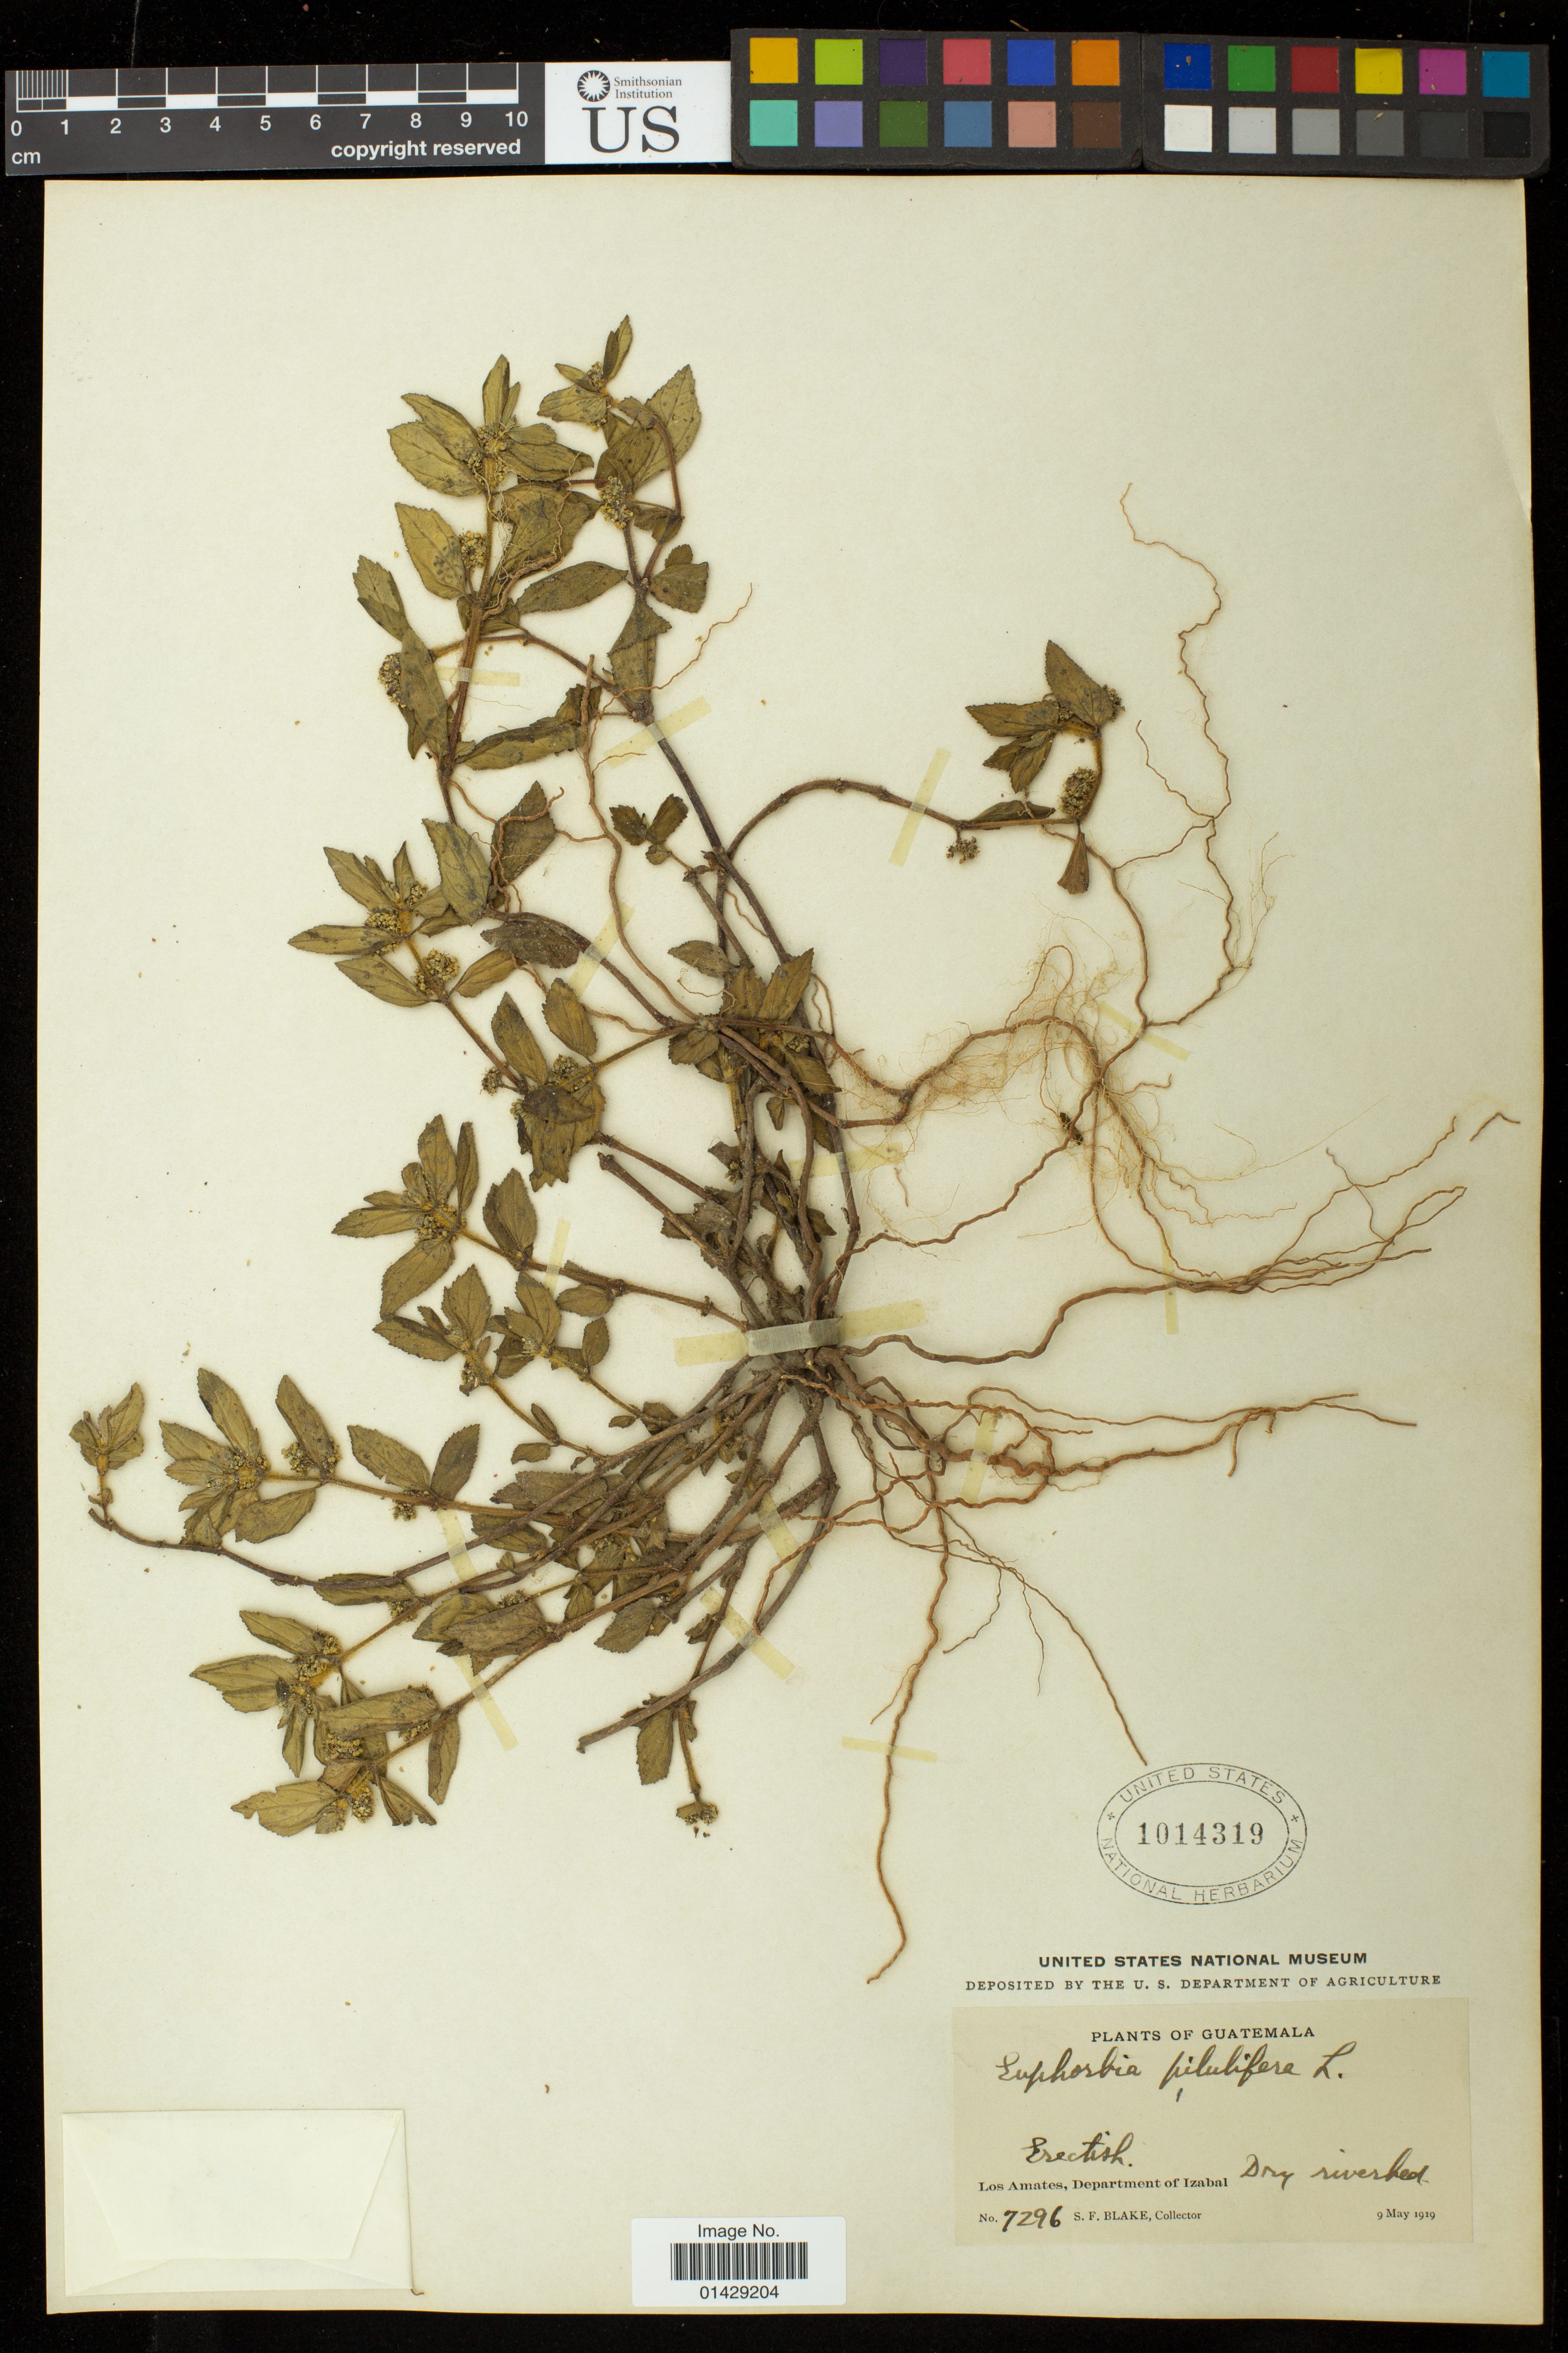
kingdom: Plantae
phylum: Tracheophyta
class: Magnoliopsida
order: Malpighiales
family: Euphorbiaceae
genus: Euphorbia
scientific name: Euphorbia hirta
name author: L.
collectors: S. Blake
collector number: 7296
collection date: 1919-05-09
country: Guatemala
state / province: Izabal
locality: Los Amates. Dry riverbed.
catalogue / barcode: US 1014319